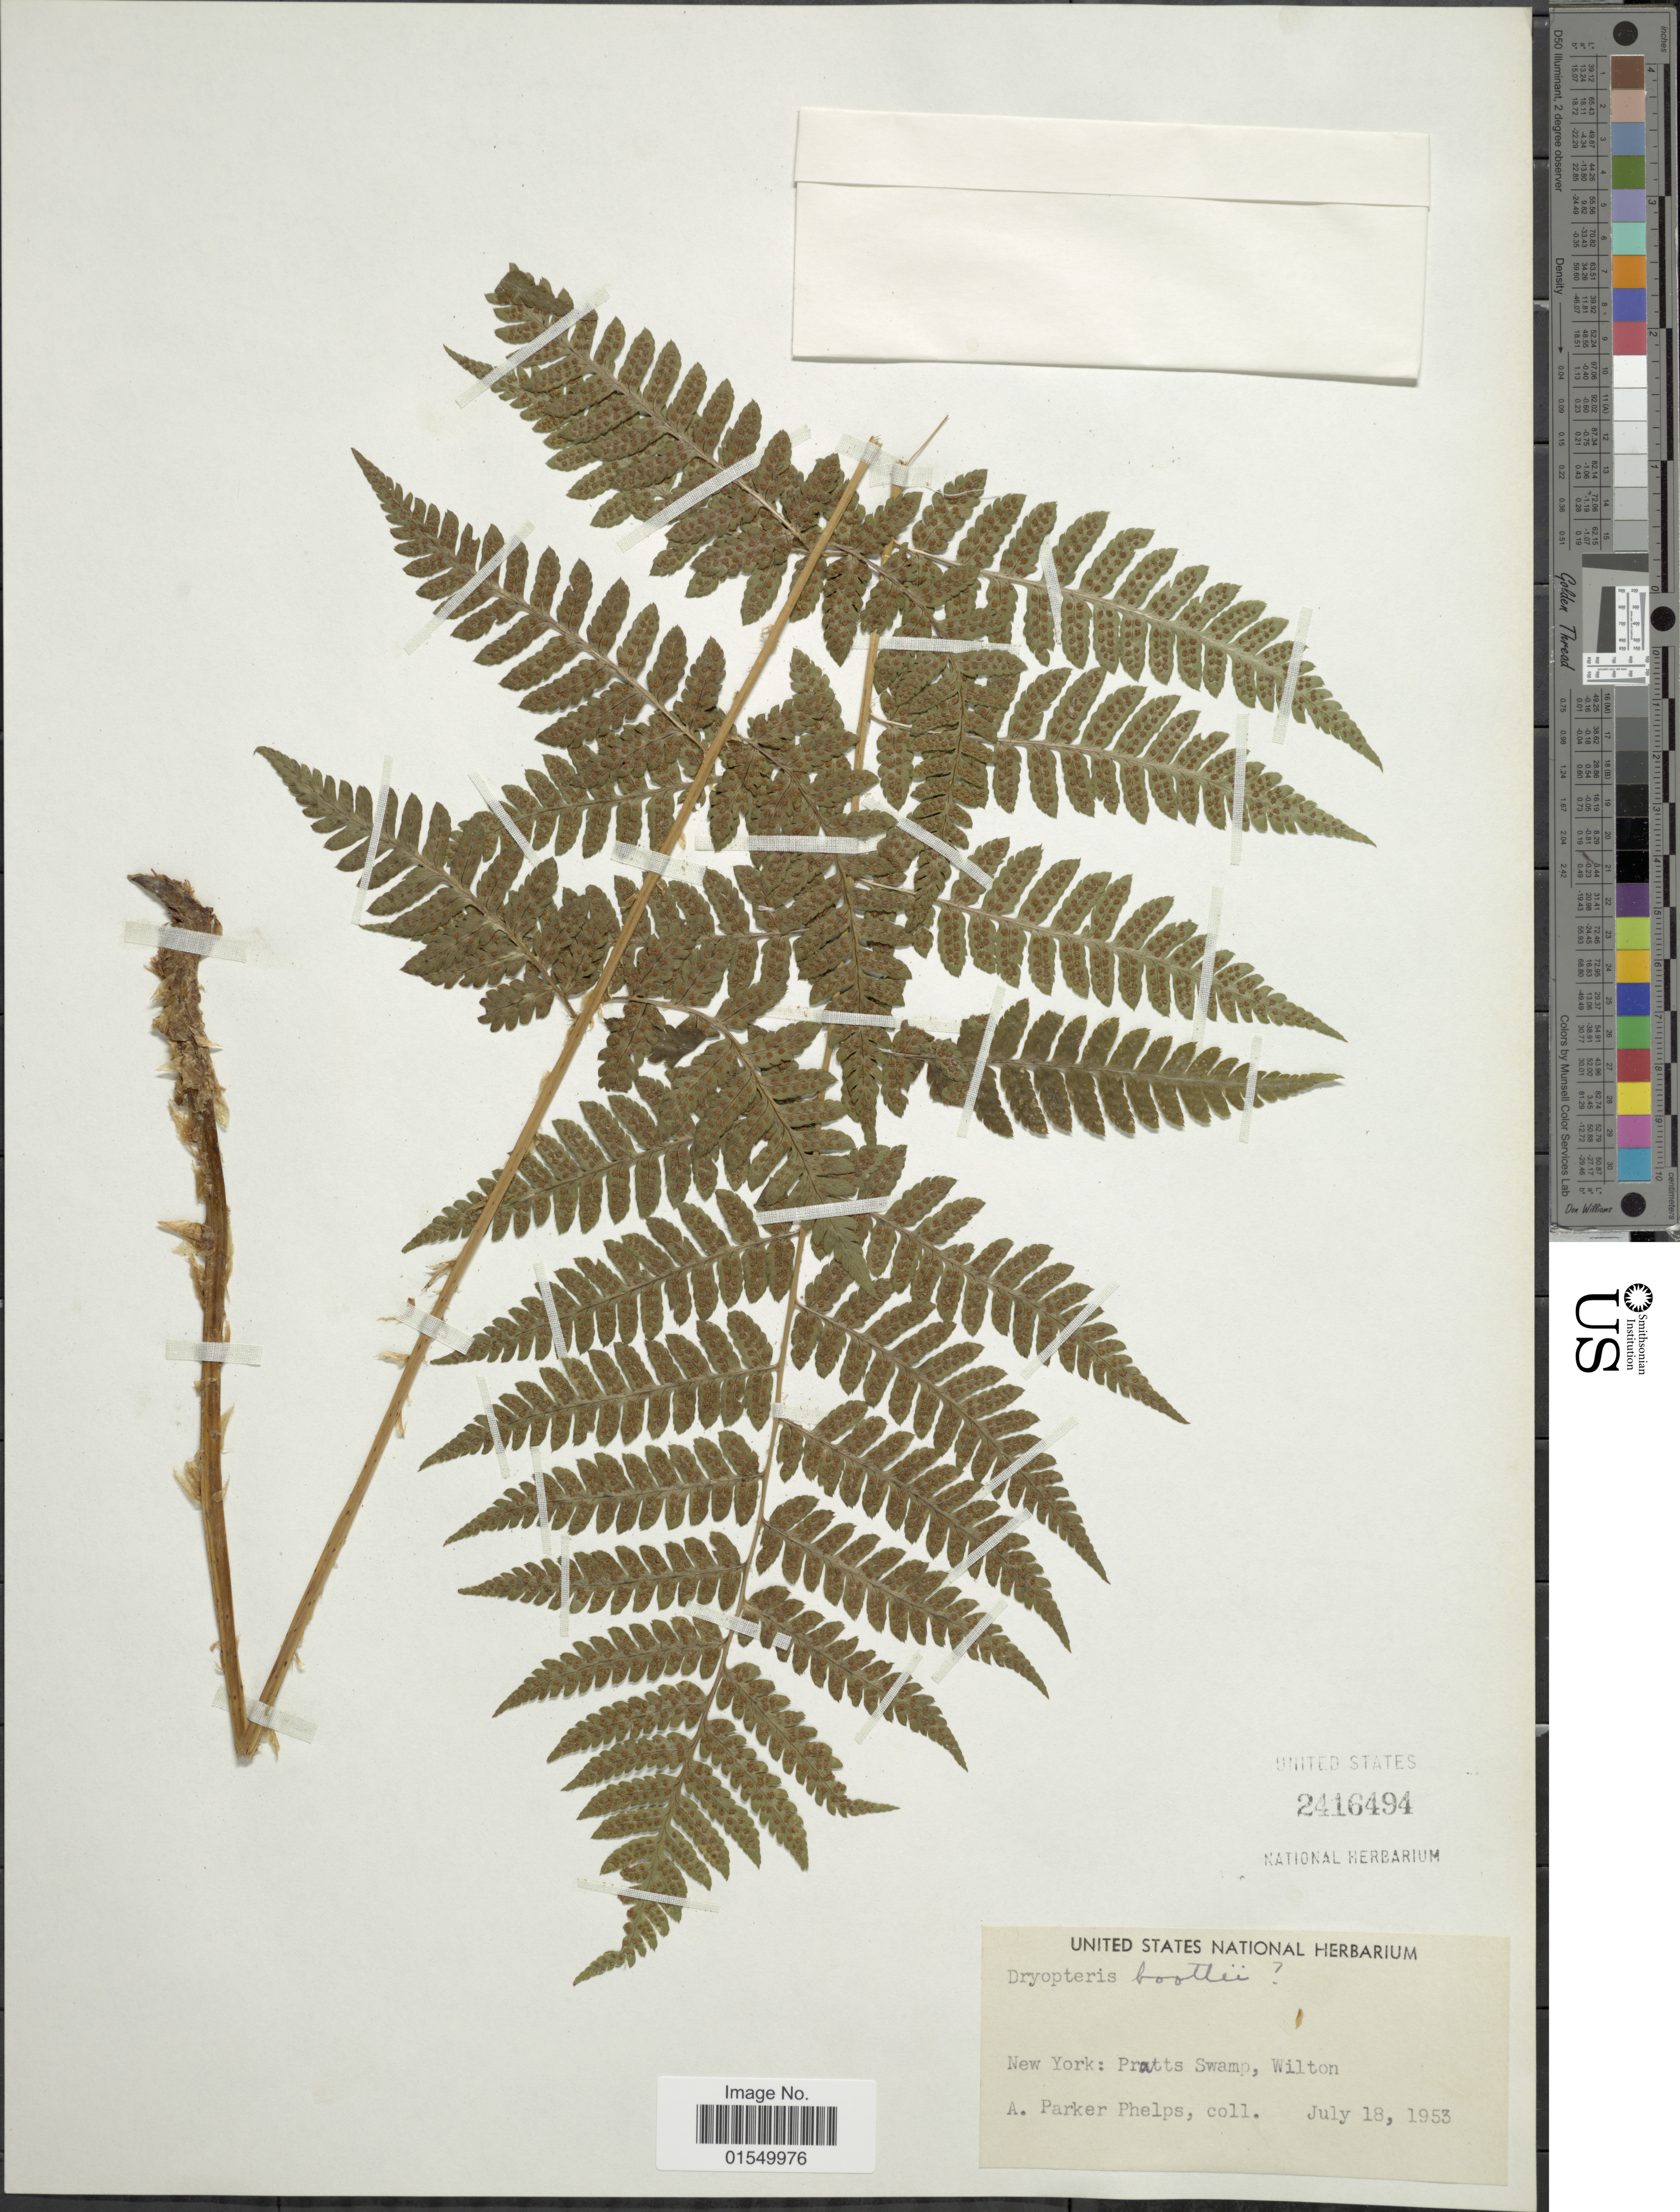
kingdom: Plantae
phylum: Tracheophyta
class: Polypodiopsida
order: Polypodiales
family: Dryopteridaceae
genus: Dryopteris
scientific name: Dryopteris x boottii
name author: Underw.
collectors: A. Phelps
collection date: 1953-07-18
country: United States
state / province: New York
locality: New York: Pratts Swamp, Wilton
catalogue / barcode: US 2416494